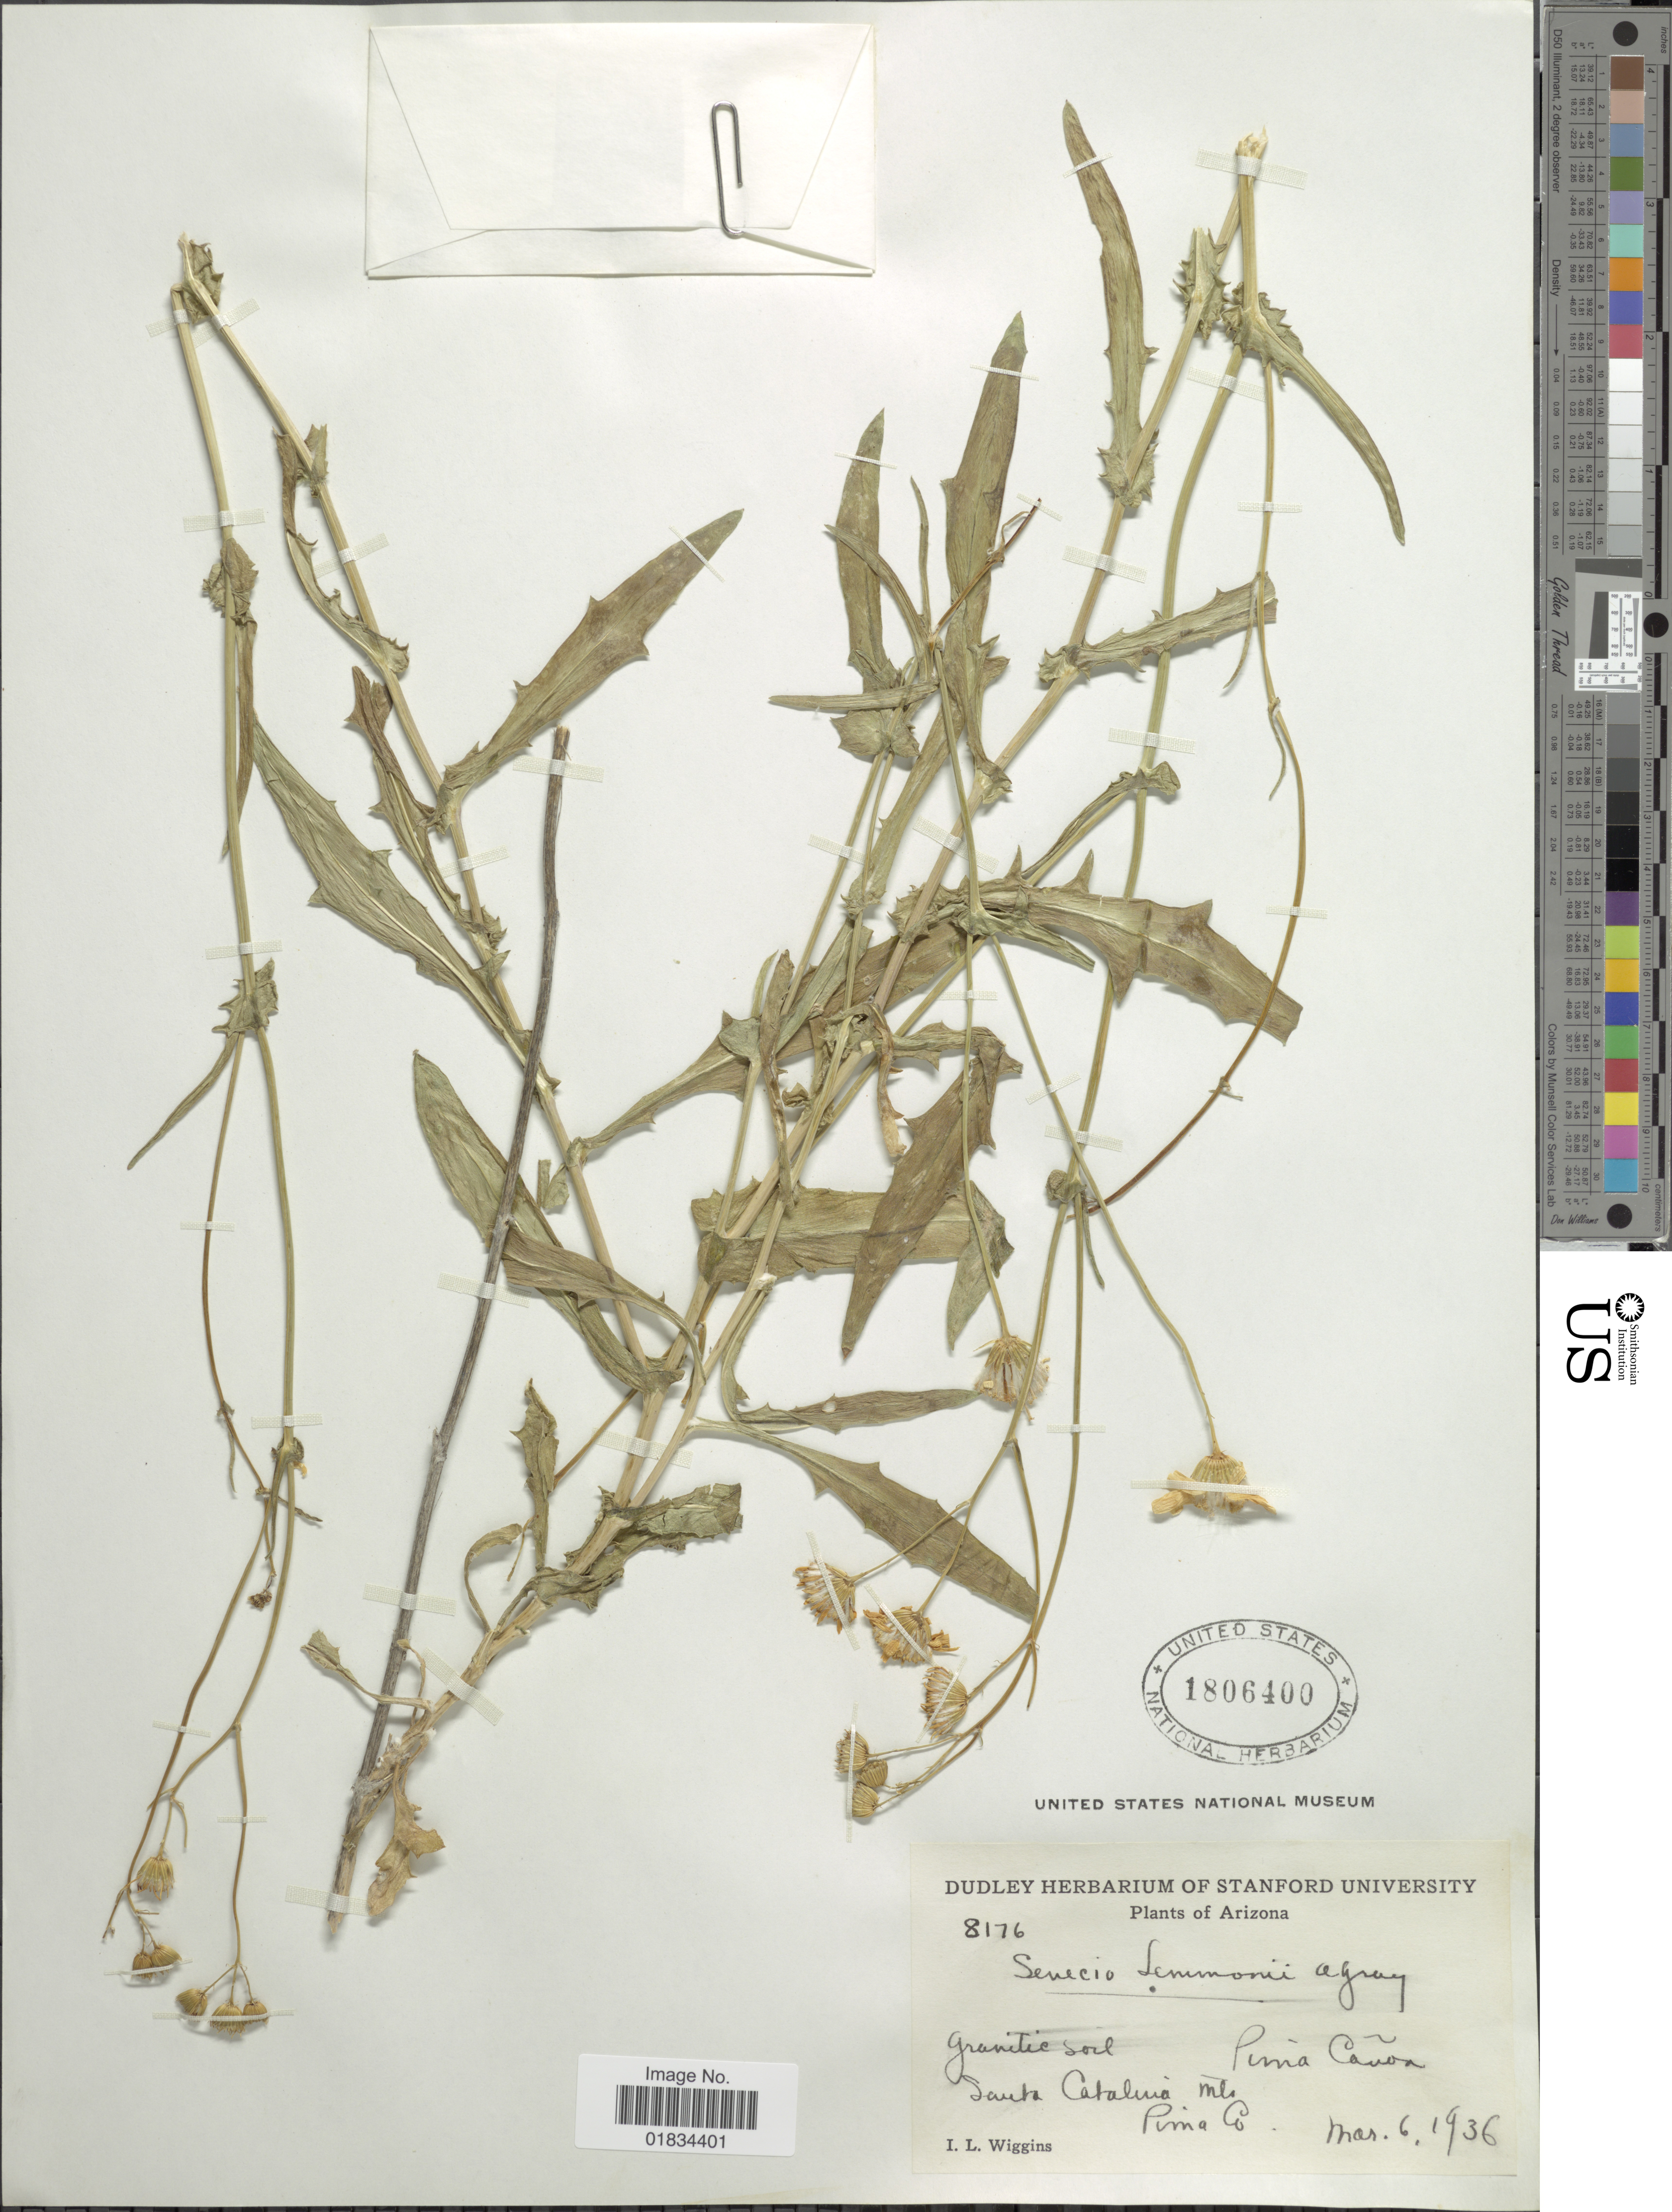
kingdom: Plantae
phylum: Tracheophyta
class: Magnoliopsida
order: Asterales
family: Asteraceae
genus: Senecio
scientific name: Senecio lemmonii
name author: A. Gray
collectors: I. L. Wiggins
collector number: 8176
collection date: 1936-03-06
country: United States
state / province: Arizona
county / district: Pima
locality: Pima Canon, Santa Catalina Mts, Pima Co.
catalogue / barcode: US 106400